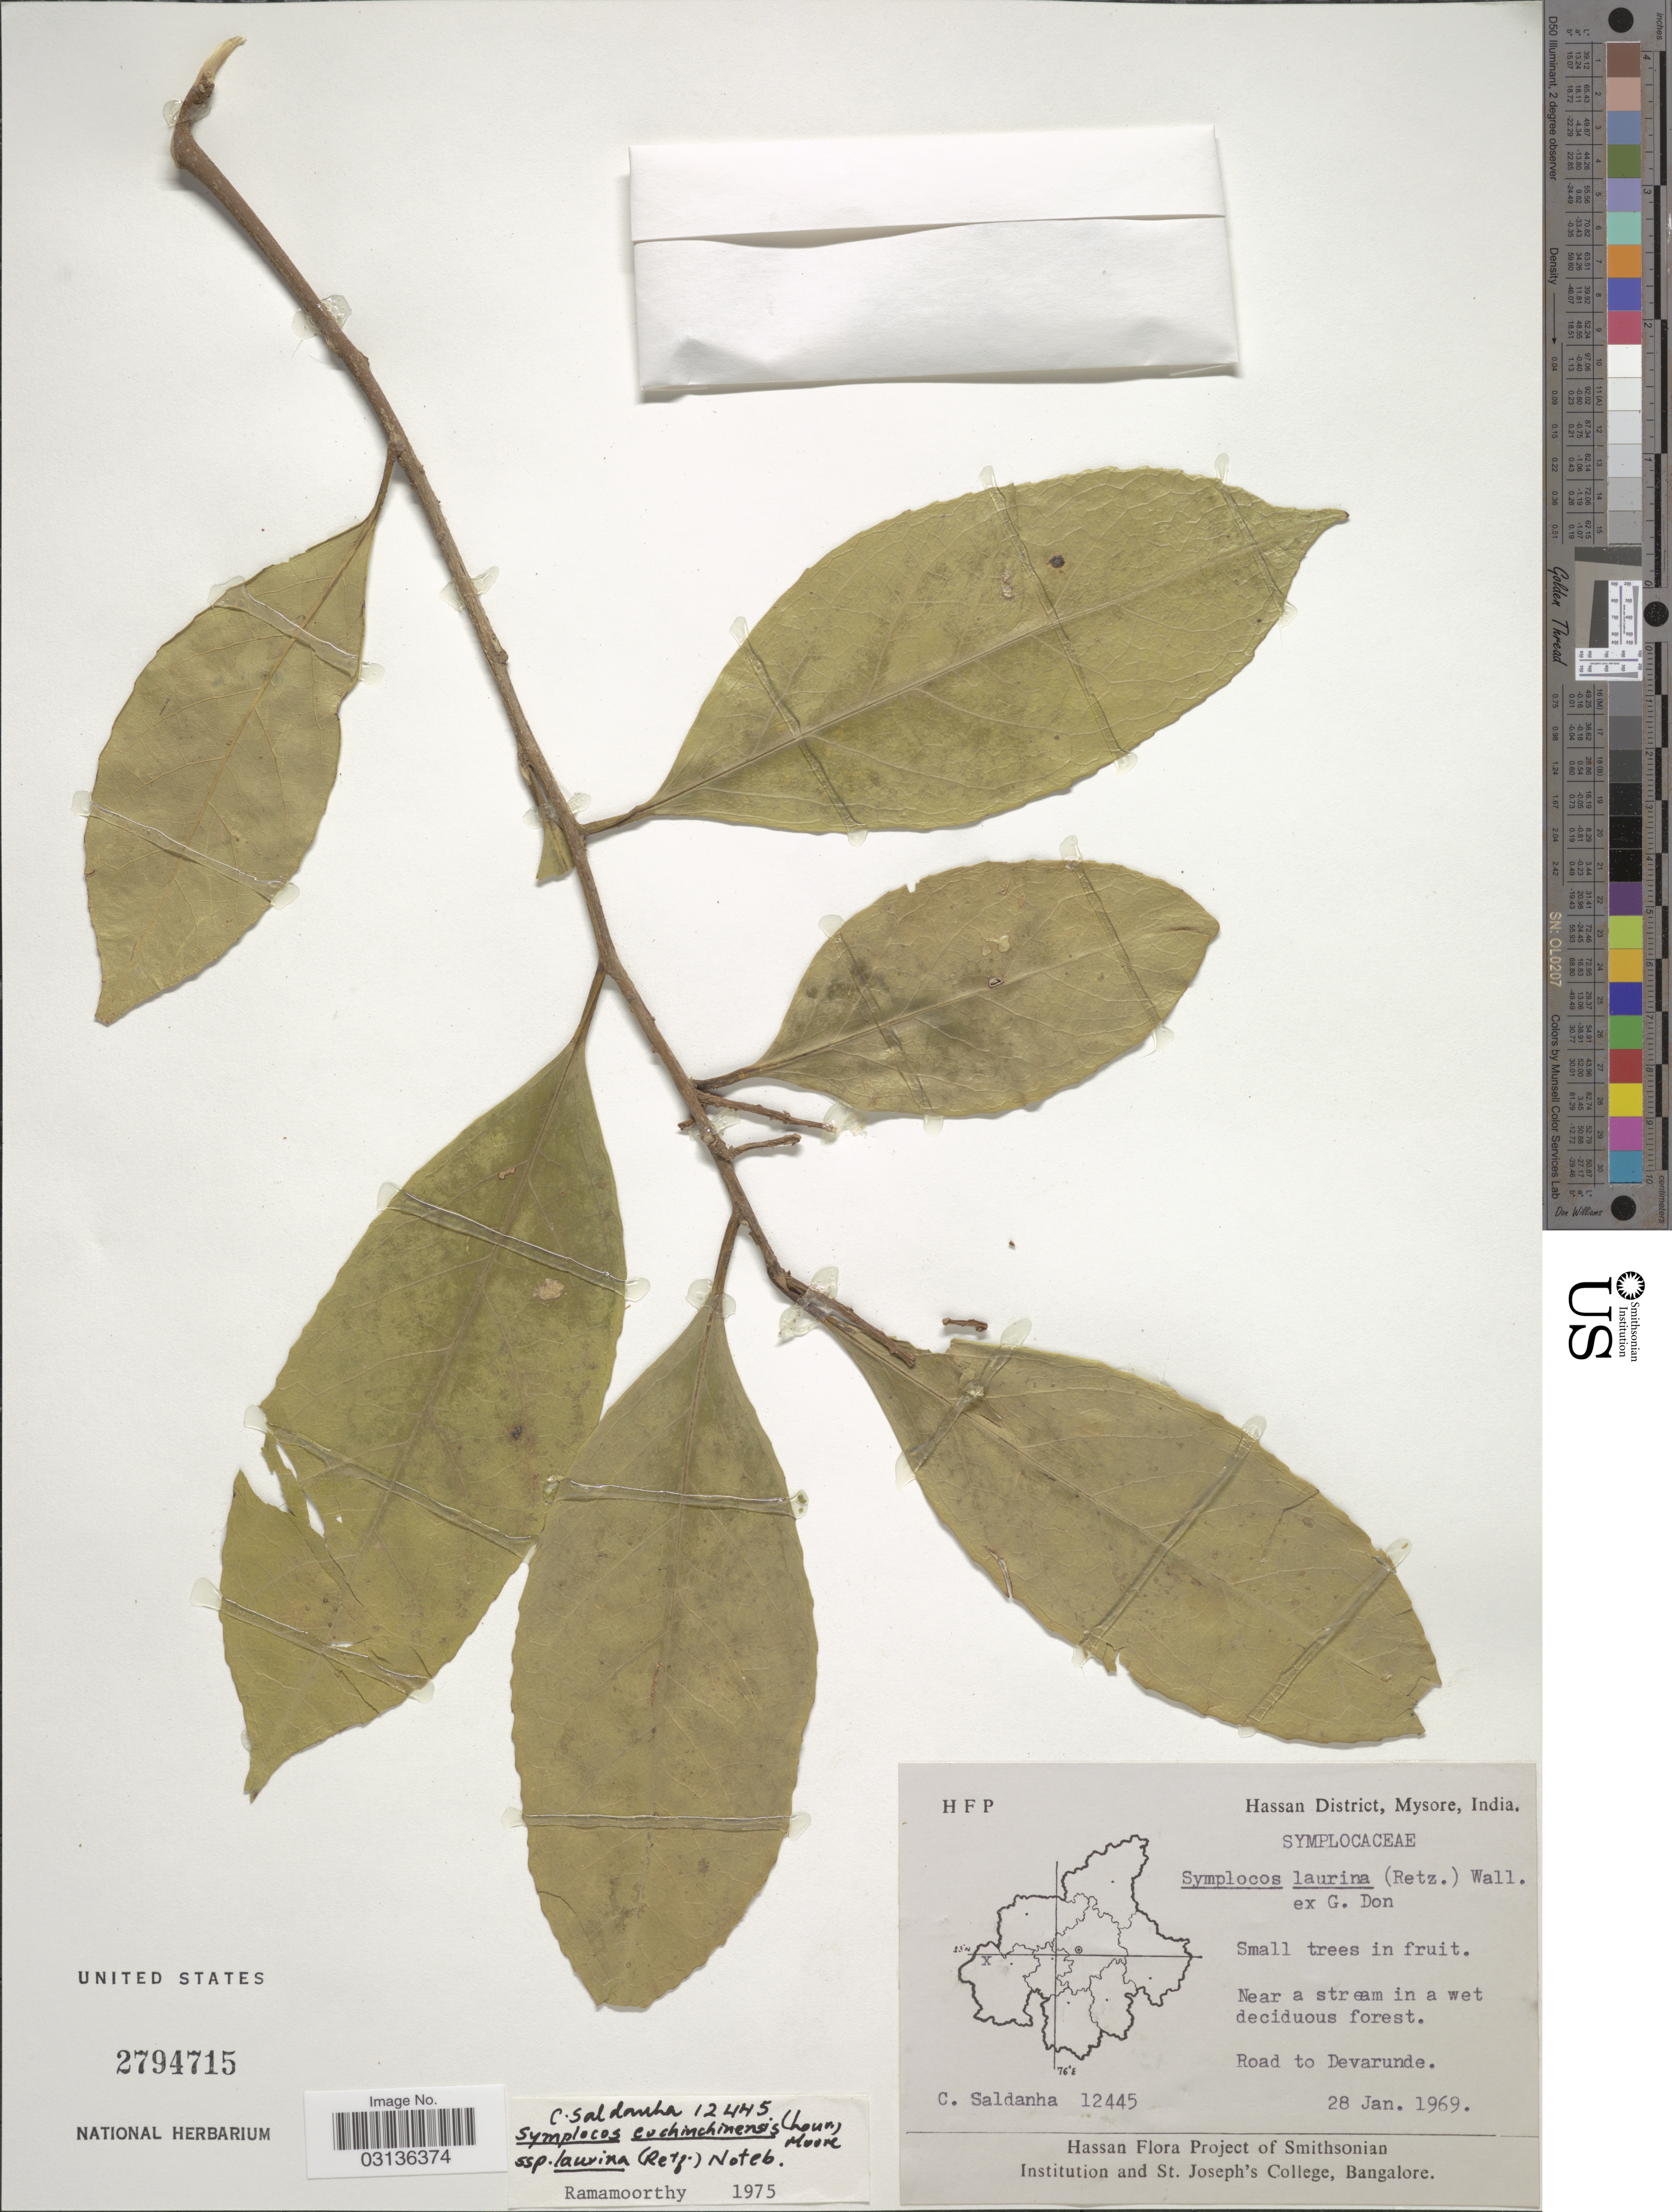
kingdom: Plantae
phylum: Tracheophyta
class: Magnoliopsida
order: Ericales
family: Symplocaceae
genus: Symplocos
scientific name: Symplocos cochinchinensis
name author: (Lour.) S. Moore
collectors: C. Saldanha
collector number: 12445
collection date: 1969-01-28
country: India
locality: Hassan District, Mysore. Road to Davarunde.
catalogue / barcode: US 2794715